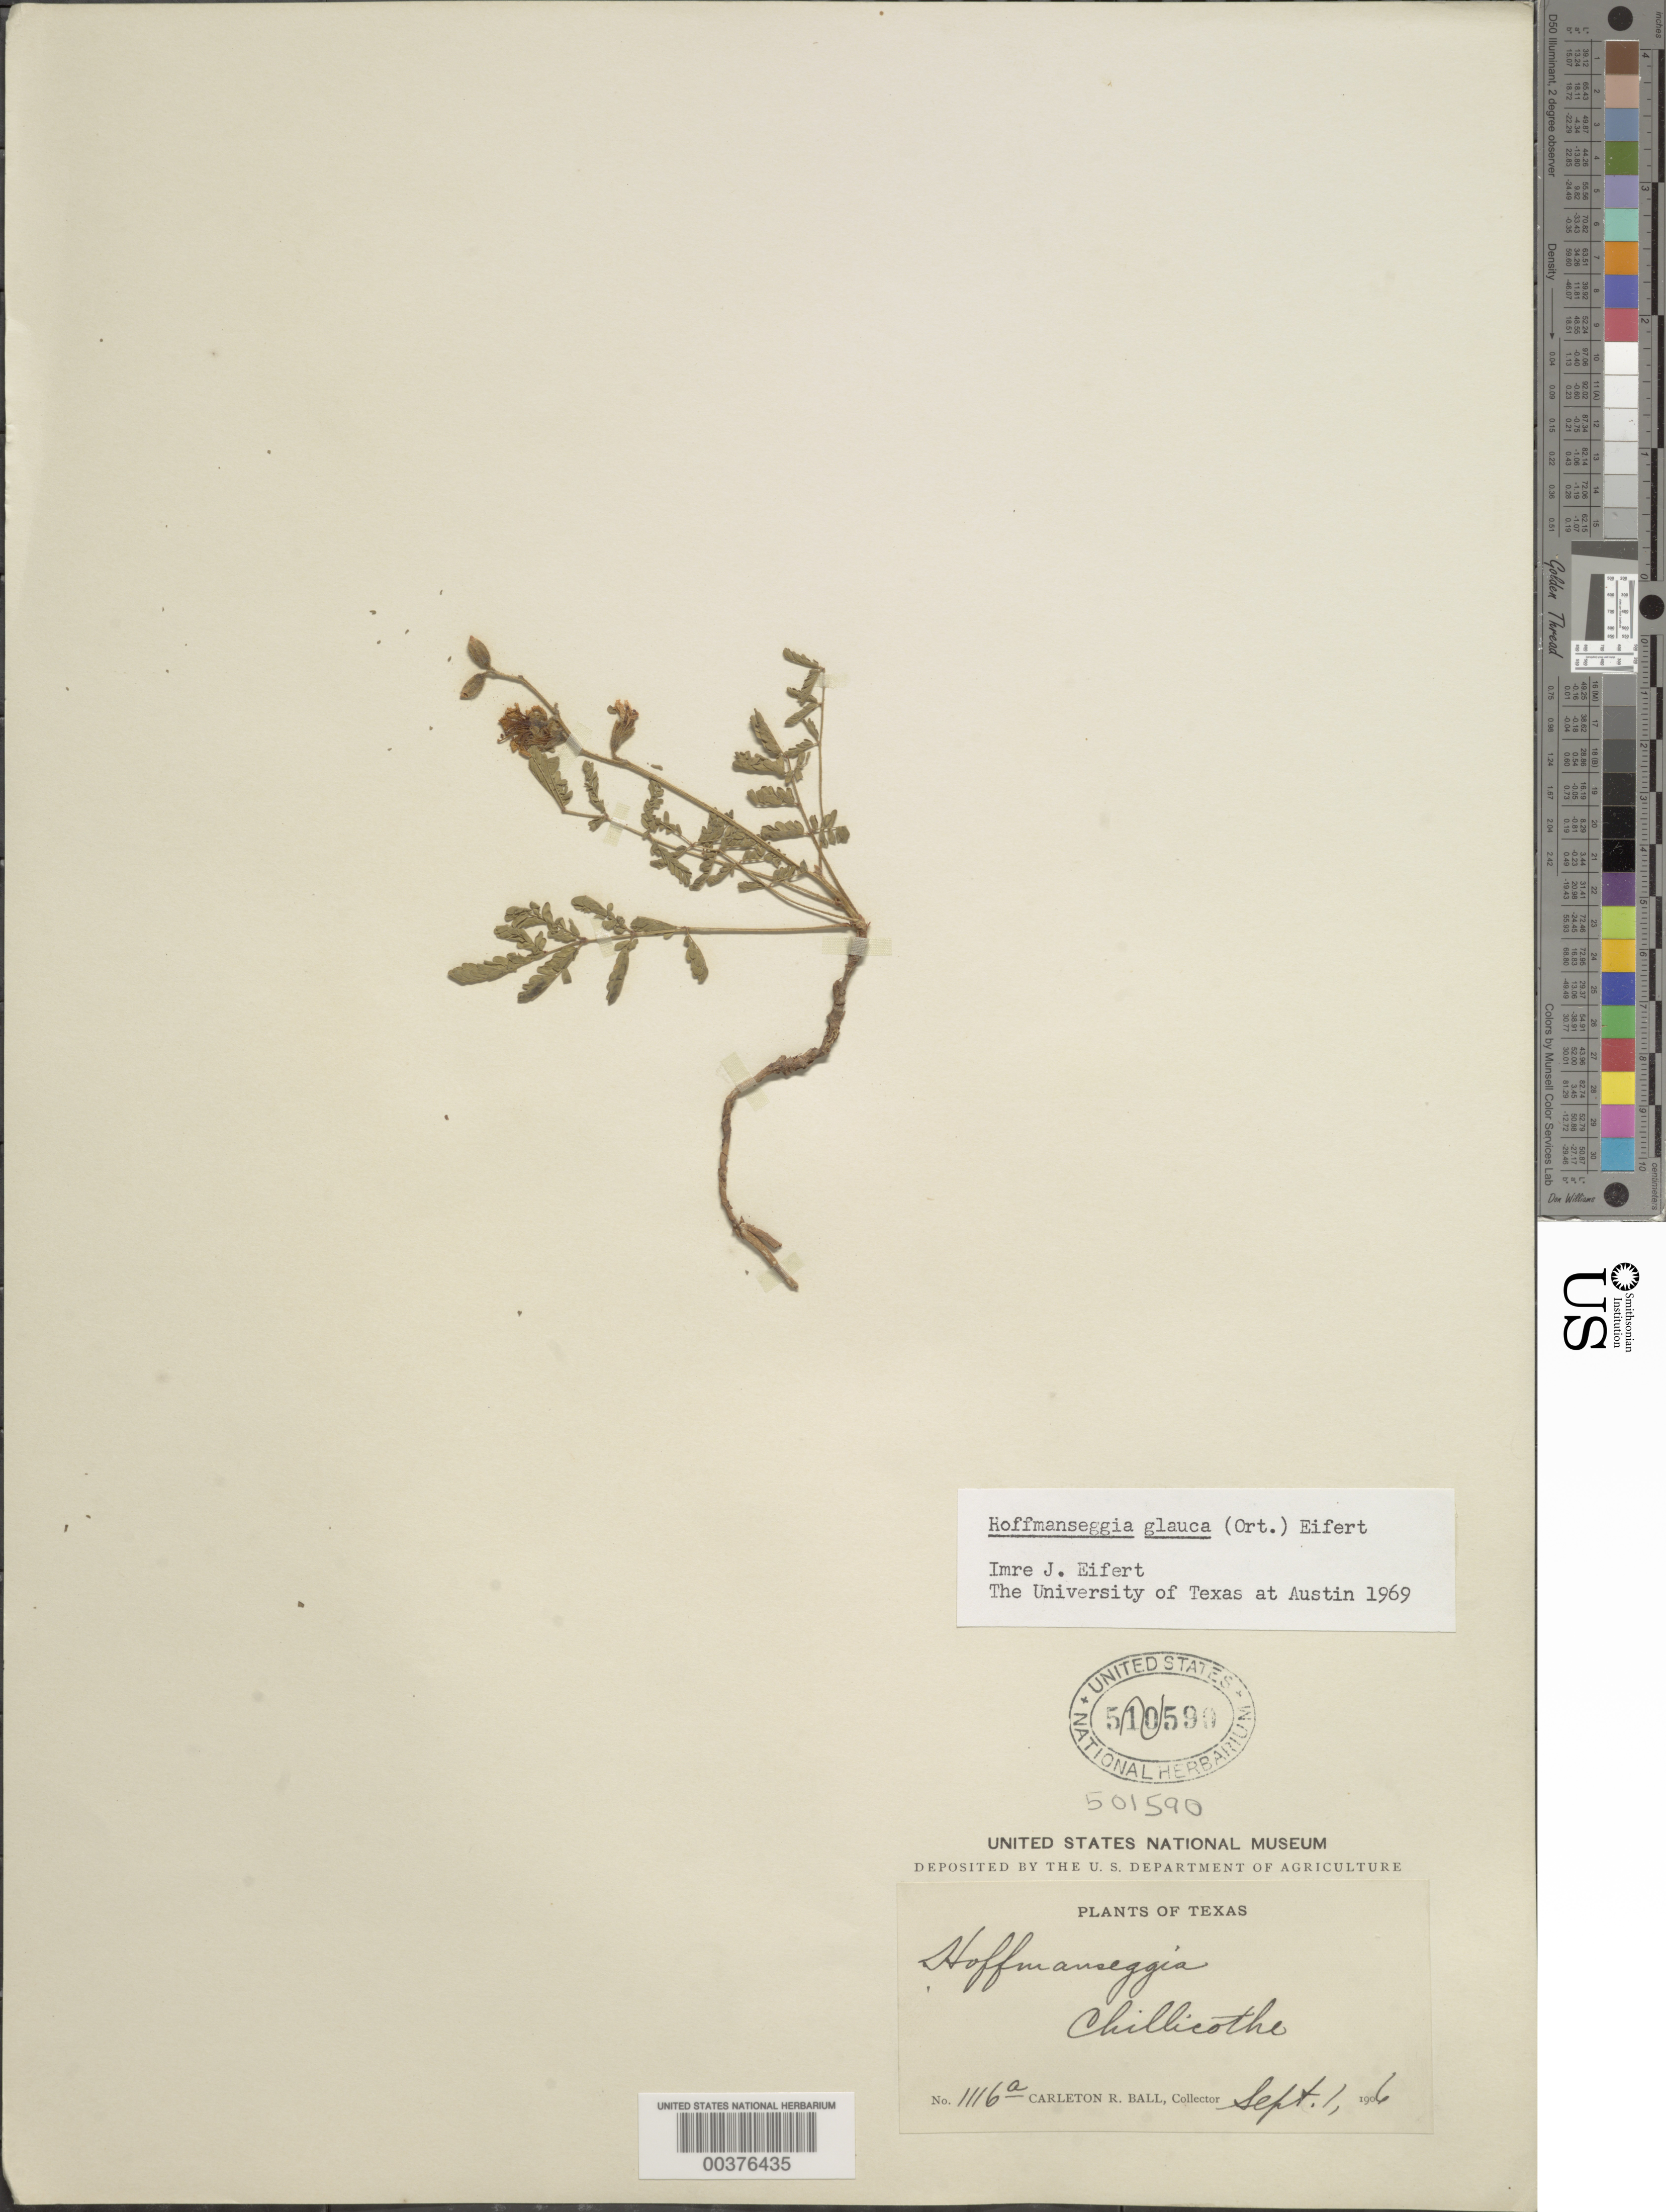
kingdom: Plantae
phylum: Tracheophyta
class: Magnoliopsida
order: Fabales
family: Fabaceae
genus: Hoffmannseggia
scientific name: Hoffmannseggia glauca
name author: (Ortega) Eifert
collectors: C. R. Ball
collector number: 1116a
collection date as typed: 01 Sep 1906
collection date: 1906-09-01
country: United States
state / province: Texas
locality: Chilhicote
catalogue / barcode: US 501590